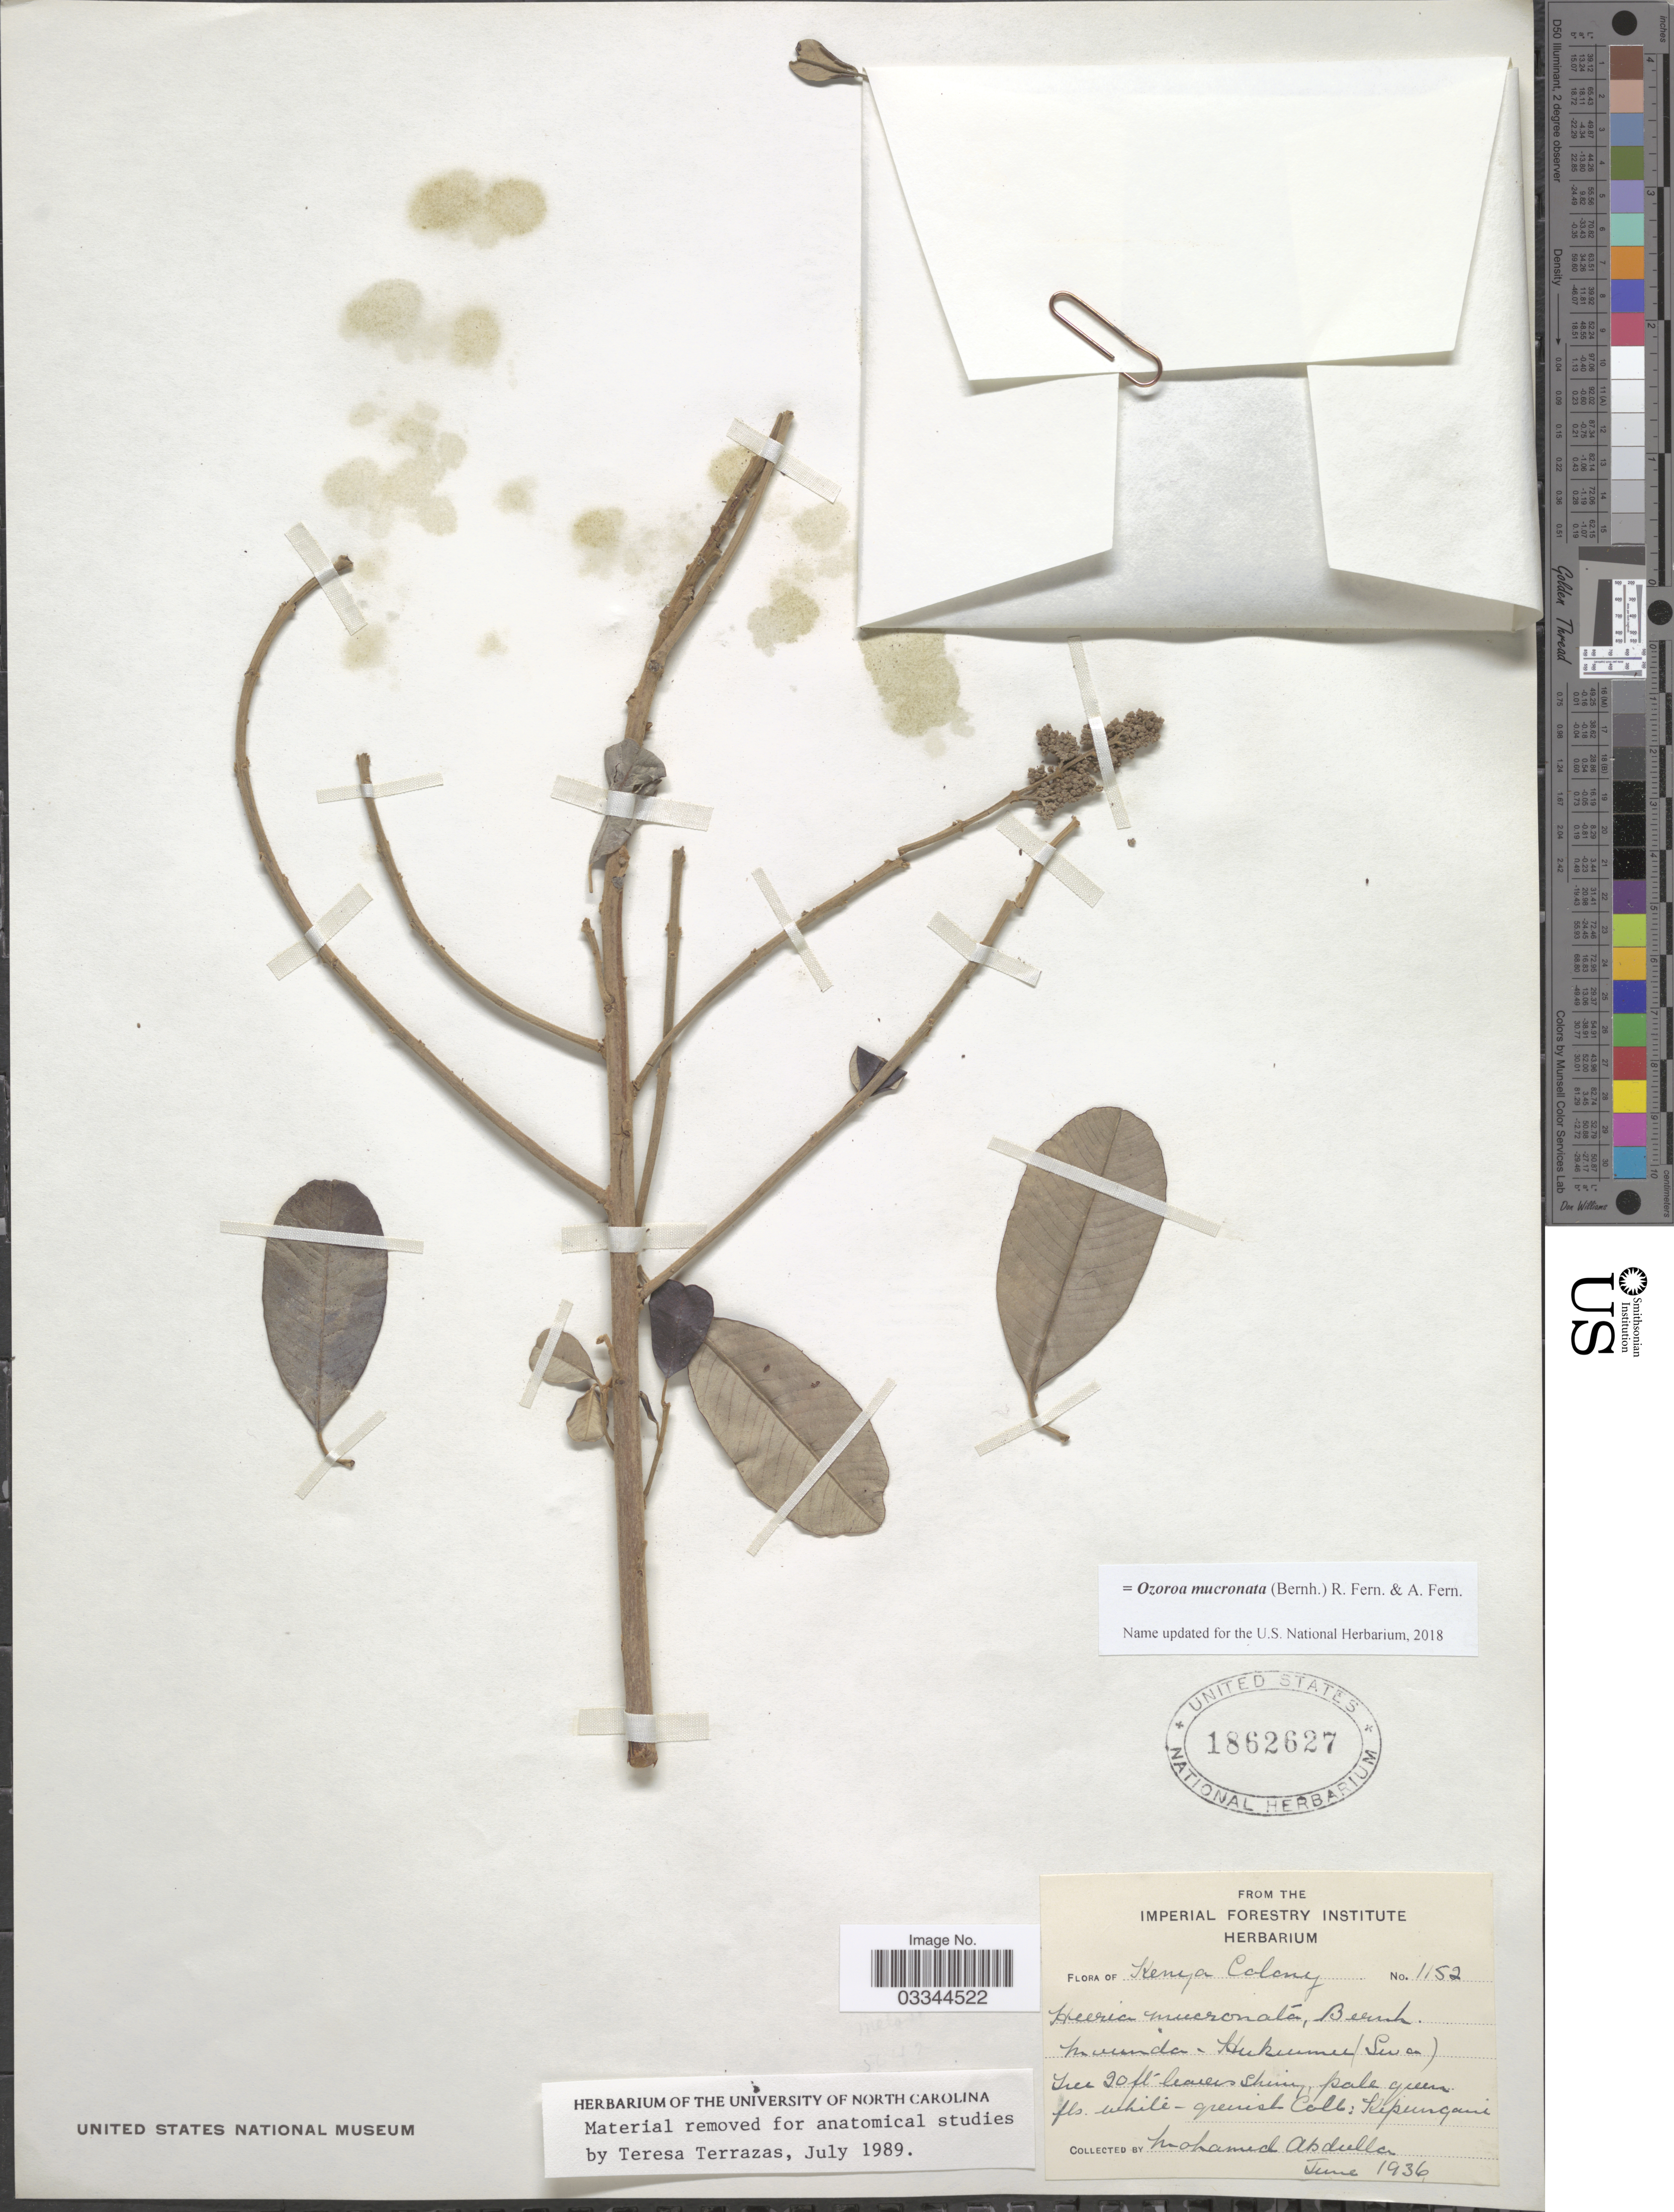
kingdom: Plantae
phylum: Tracheophyta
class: Magnoliopsida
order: Sapindales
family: Anacardiaceae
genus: Ozoroa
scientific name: Ozoroa mucronata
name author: (Bernh. ex Krauss) Rose & A. Fern.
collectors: M. Abdulla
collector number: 1152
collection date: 1936-06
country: Kenya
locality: Kenya Colony. Mwinda - Hukumee (Siva). [interpreted]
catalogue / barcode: US 1862627